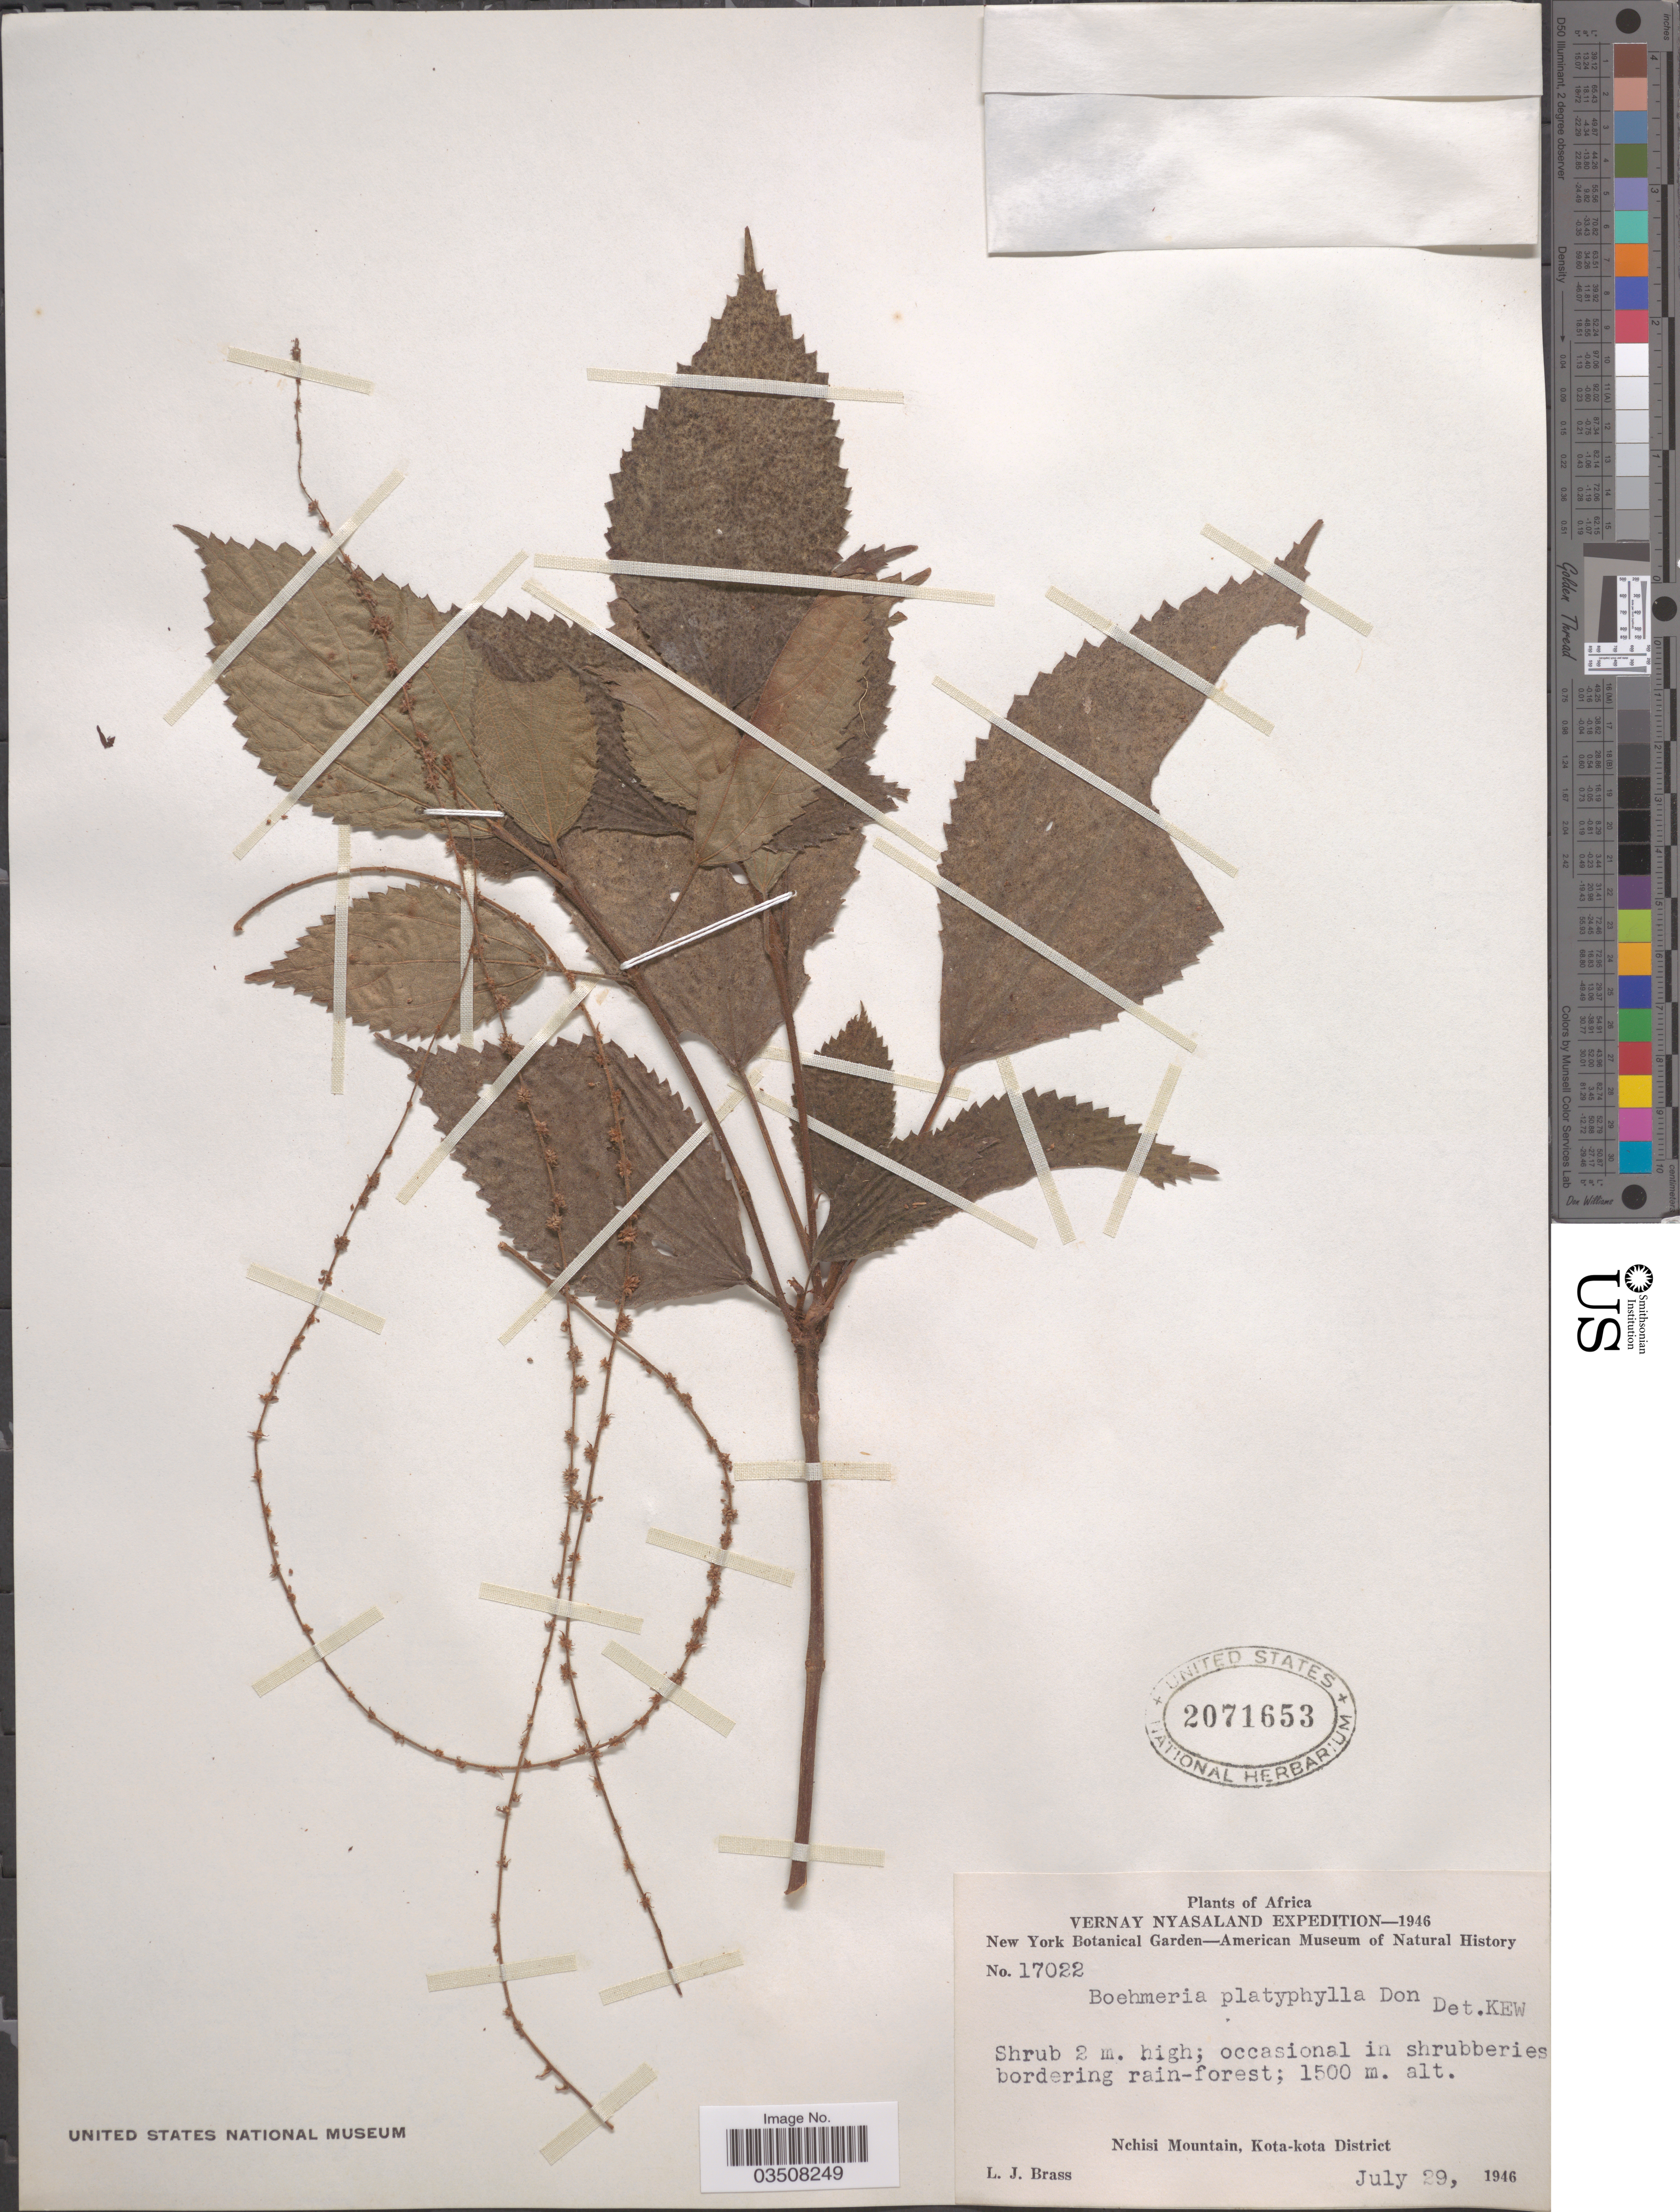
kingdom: Plantae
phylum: Tracheophyta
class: Magnoliopsida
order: Rosales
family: Urticaceae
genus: Boehmeria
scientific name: Boehmeria platyphylla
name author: G. Don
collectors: L. J. Brass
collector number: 17022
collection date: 1946-07-29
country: Malawi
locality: Vernay Nyasaland. Nchisi Mountain, Kota-kota District.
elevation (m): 1500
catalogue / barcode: US 2071653